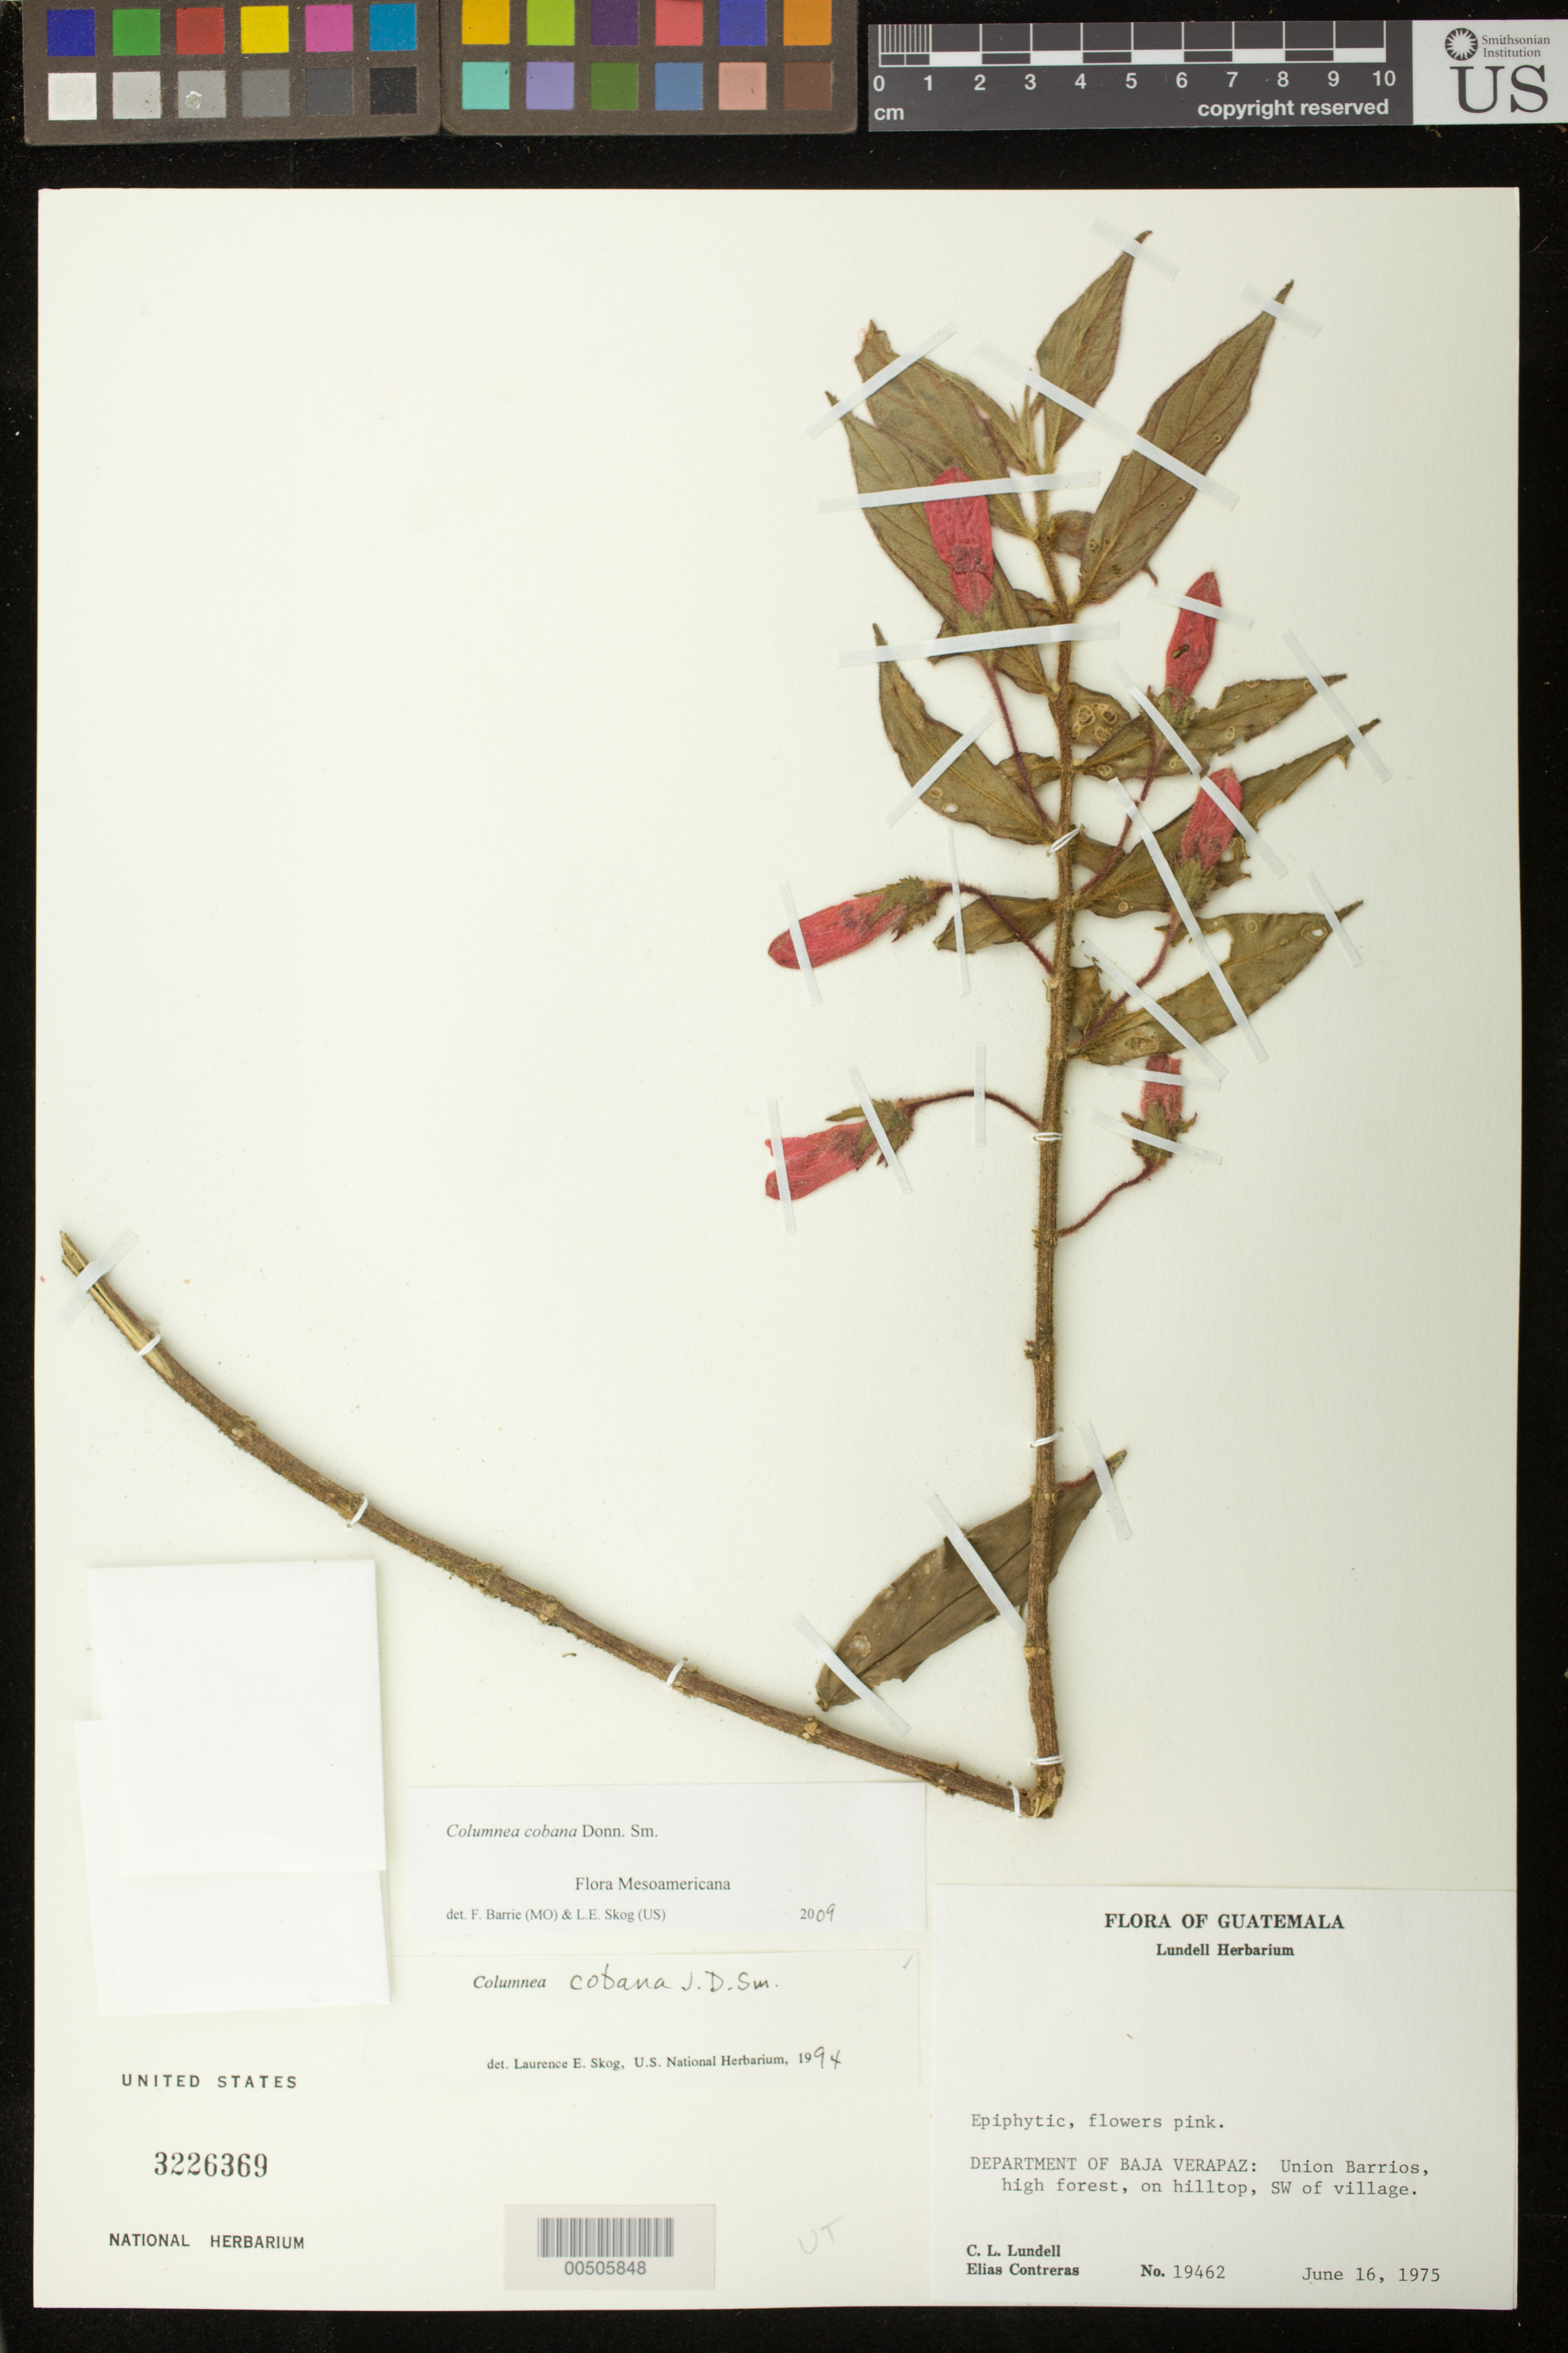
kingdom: Plantae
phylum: Tracheophyta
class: Magnoliopsida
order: Lamiales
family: Gesneriaceae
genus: Columnea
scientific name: Columnea cobana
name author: Donn. Sm.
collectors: C. L. Lundell & E. Contreras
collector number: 19462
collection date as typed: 16 Jun 1975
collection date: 1975-06-16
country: Guatemala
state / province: Baja Verapaz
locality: Union Barrios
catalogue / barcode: US 3226369